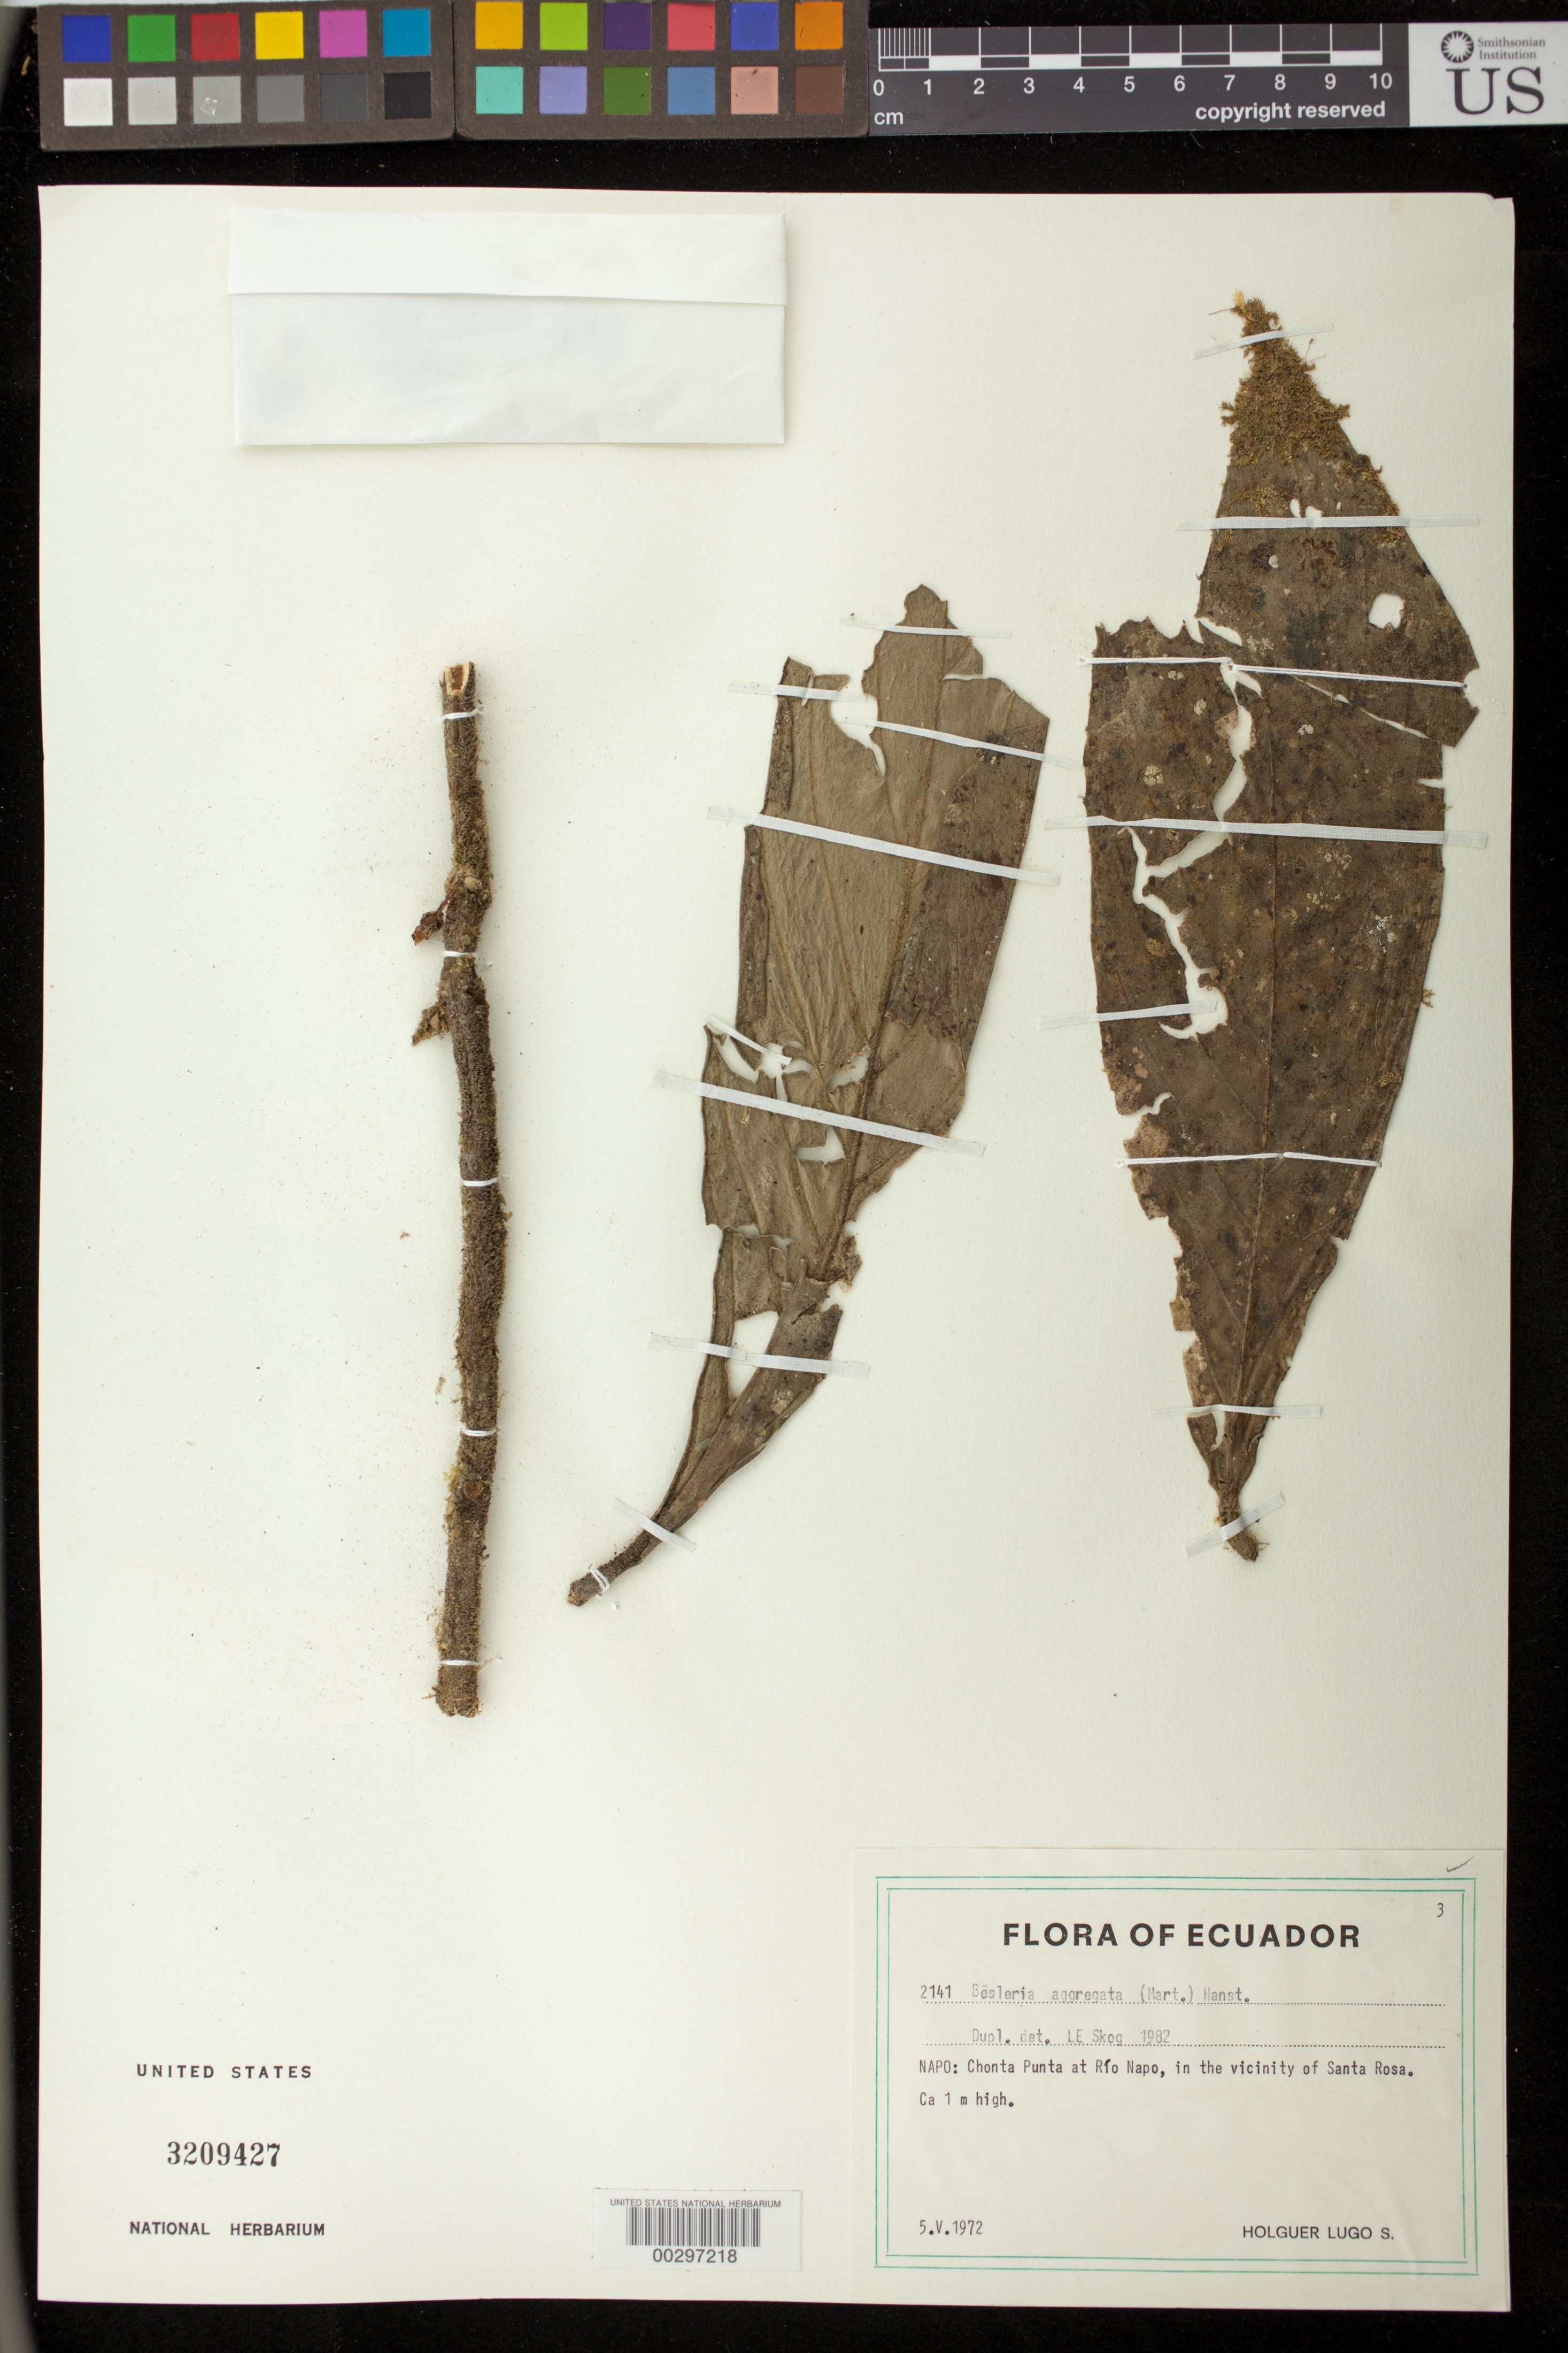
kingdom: Plantae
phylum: Tracheophyta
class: Magnoliopsida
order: Lamiales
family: Gesneriaceae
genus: Besleria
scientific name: Besleria aggregata var. aggregata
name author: (Mart.) Hanst.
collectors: H. Lugo S.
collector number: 2141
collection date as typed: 05 May 1972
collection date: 1972-05-05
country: Ecuador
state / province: Napo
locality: Chonta Punta at Rio Napo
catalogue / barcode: US 3209427